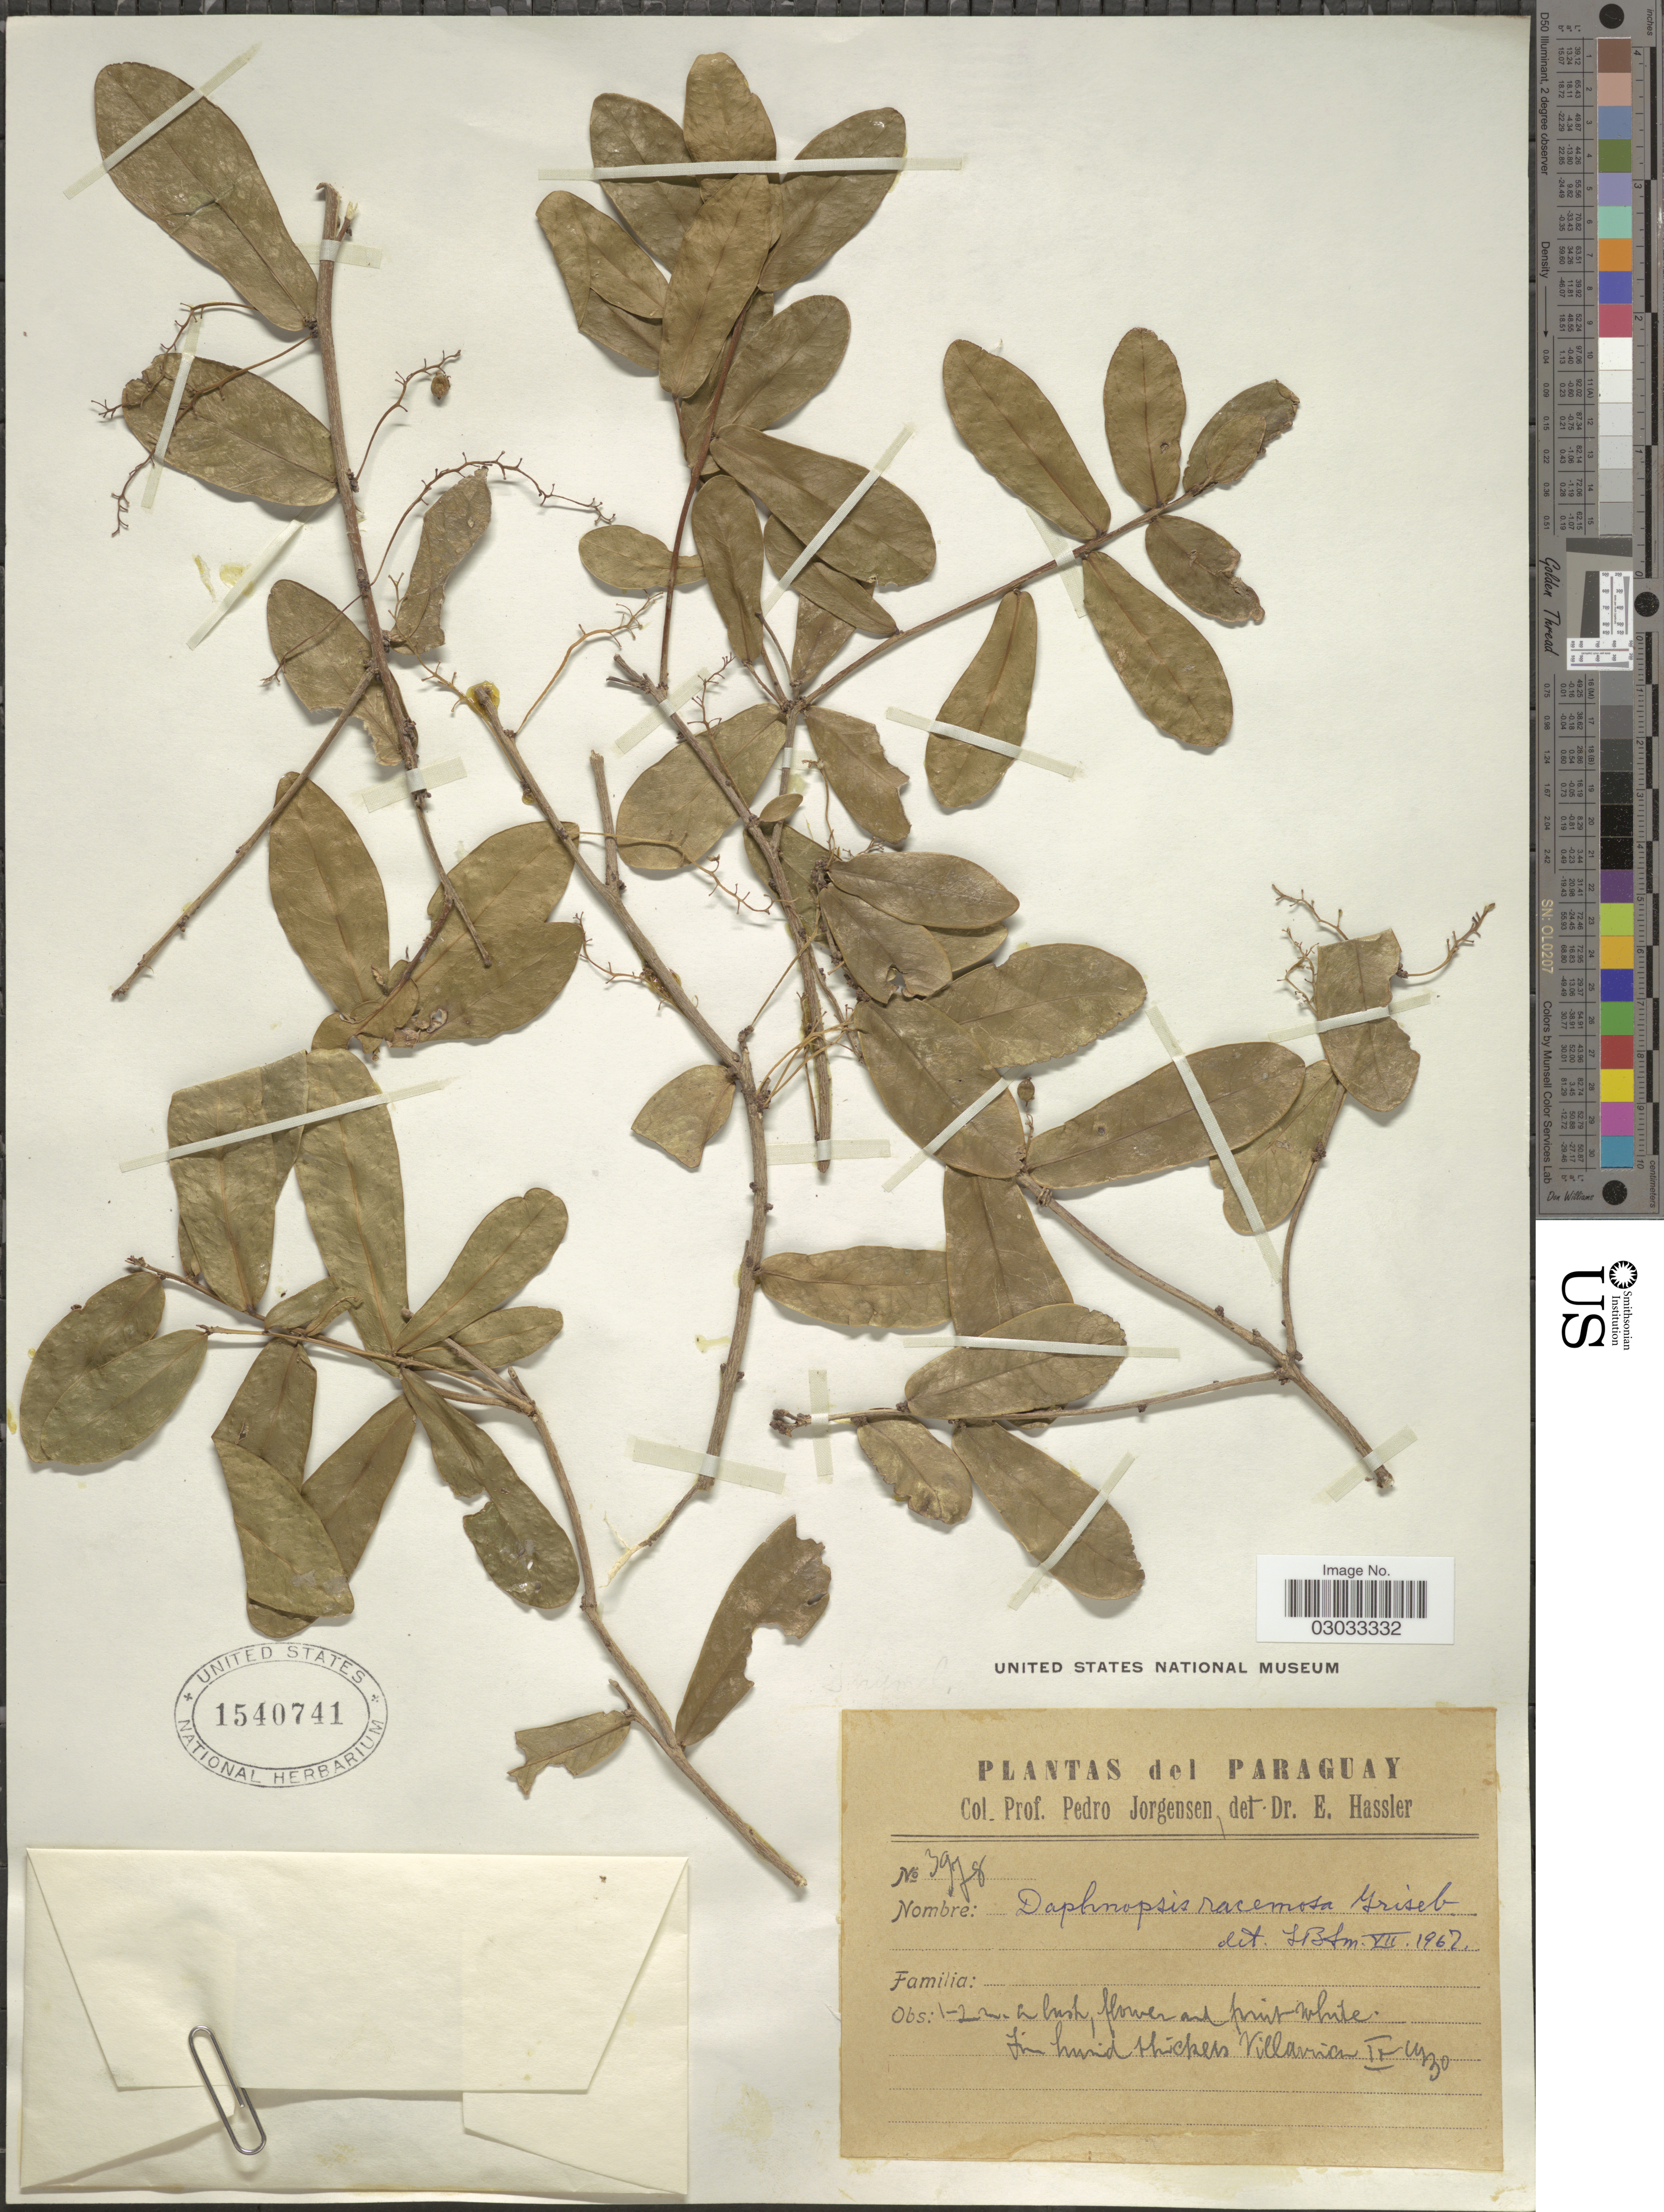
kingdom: Plantae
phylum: Tracheophyta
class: Magnoliopsida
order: Malvales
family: Thymelaeaceae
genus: Daphnopsis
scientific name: Daphnopsis racemosa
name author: Griseb.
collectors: P. Jörgensen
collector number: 3978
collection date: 1930-09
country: Paraguay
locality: In humid thickets Villarrica.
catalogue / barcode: US 1540741